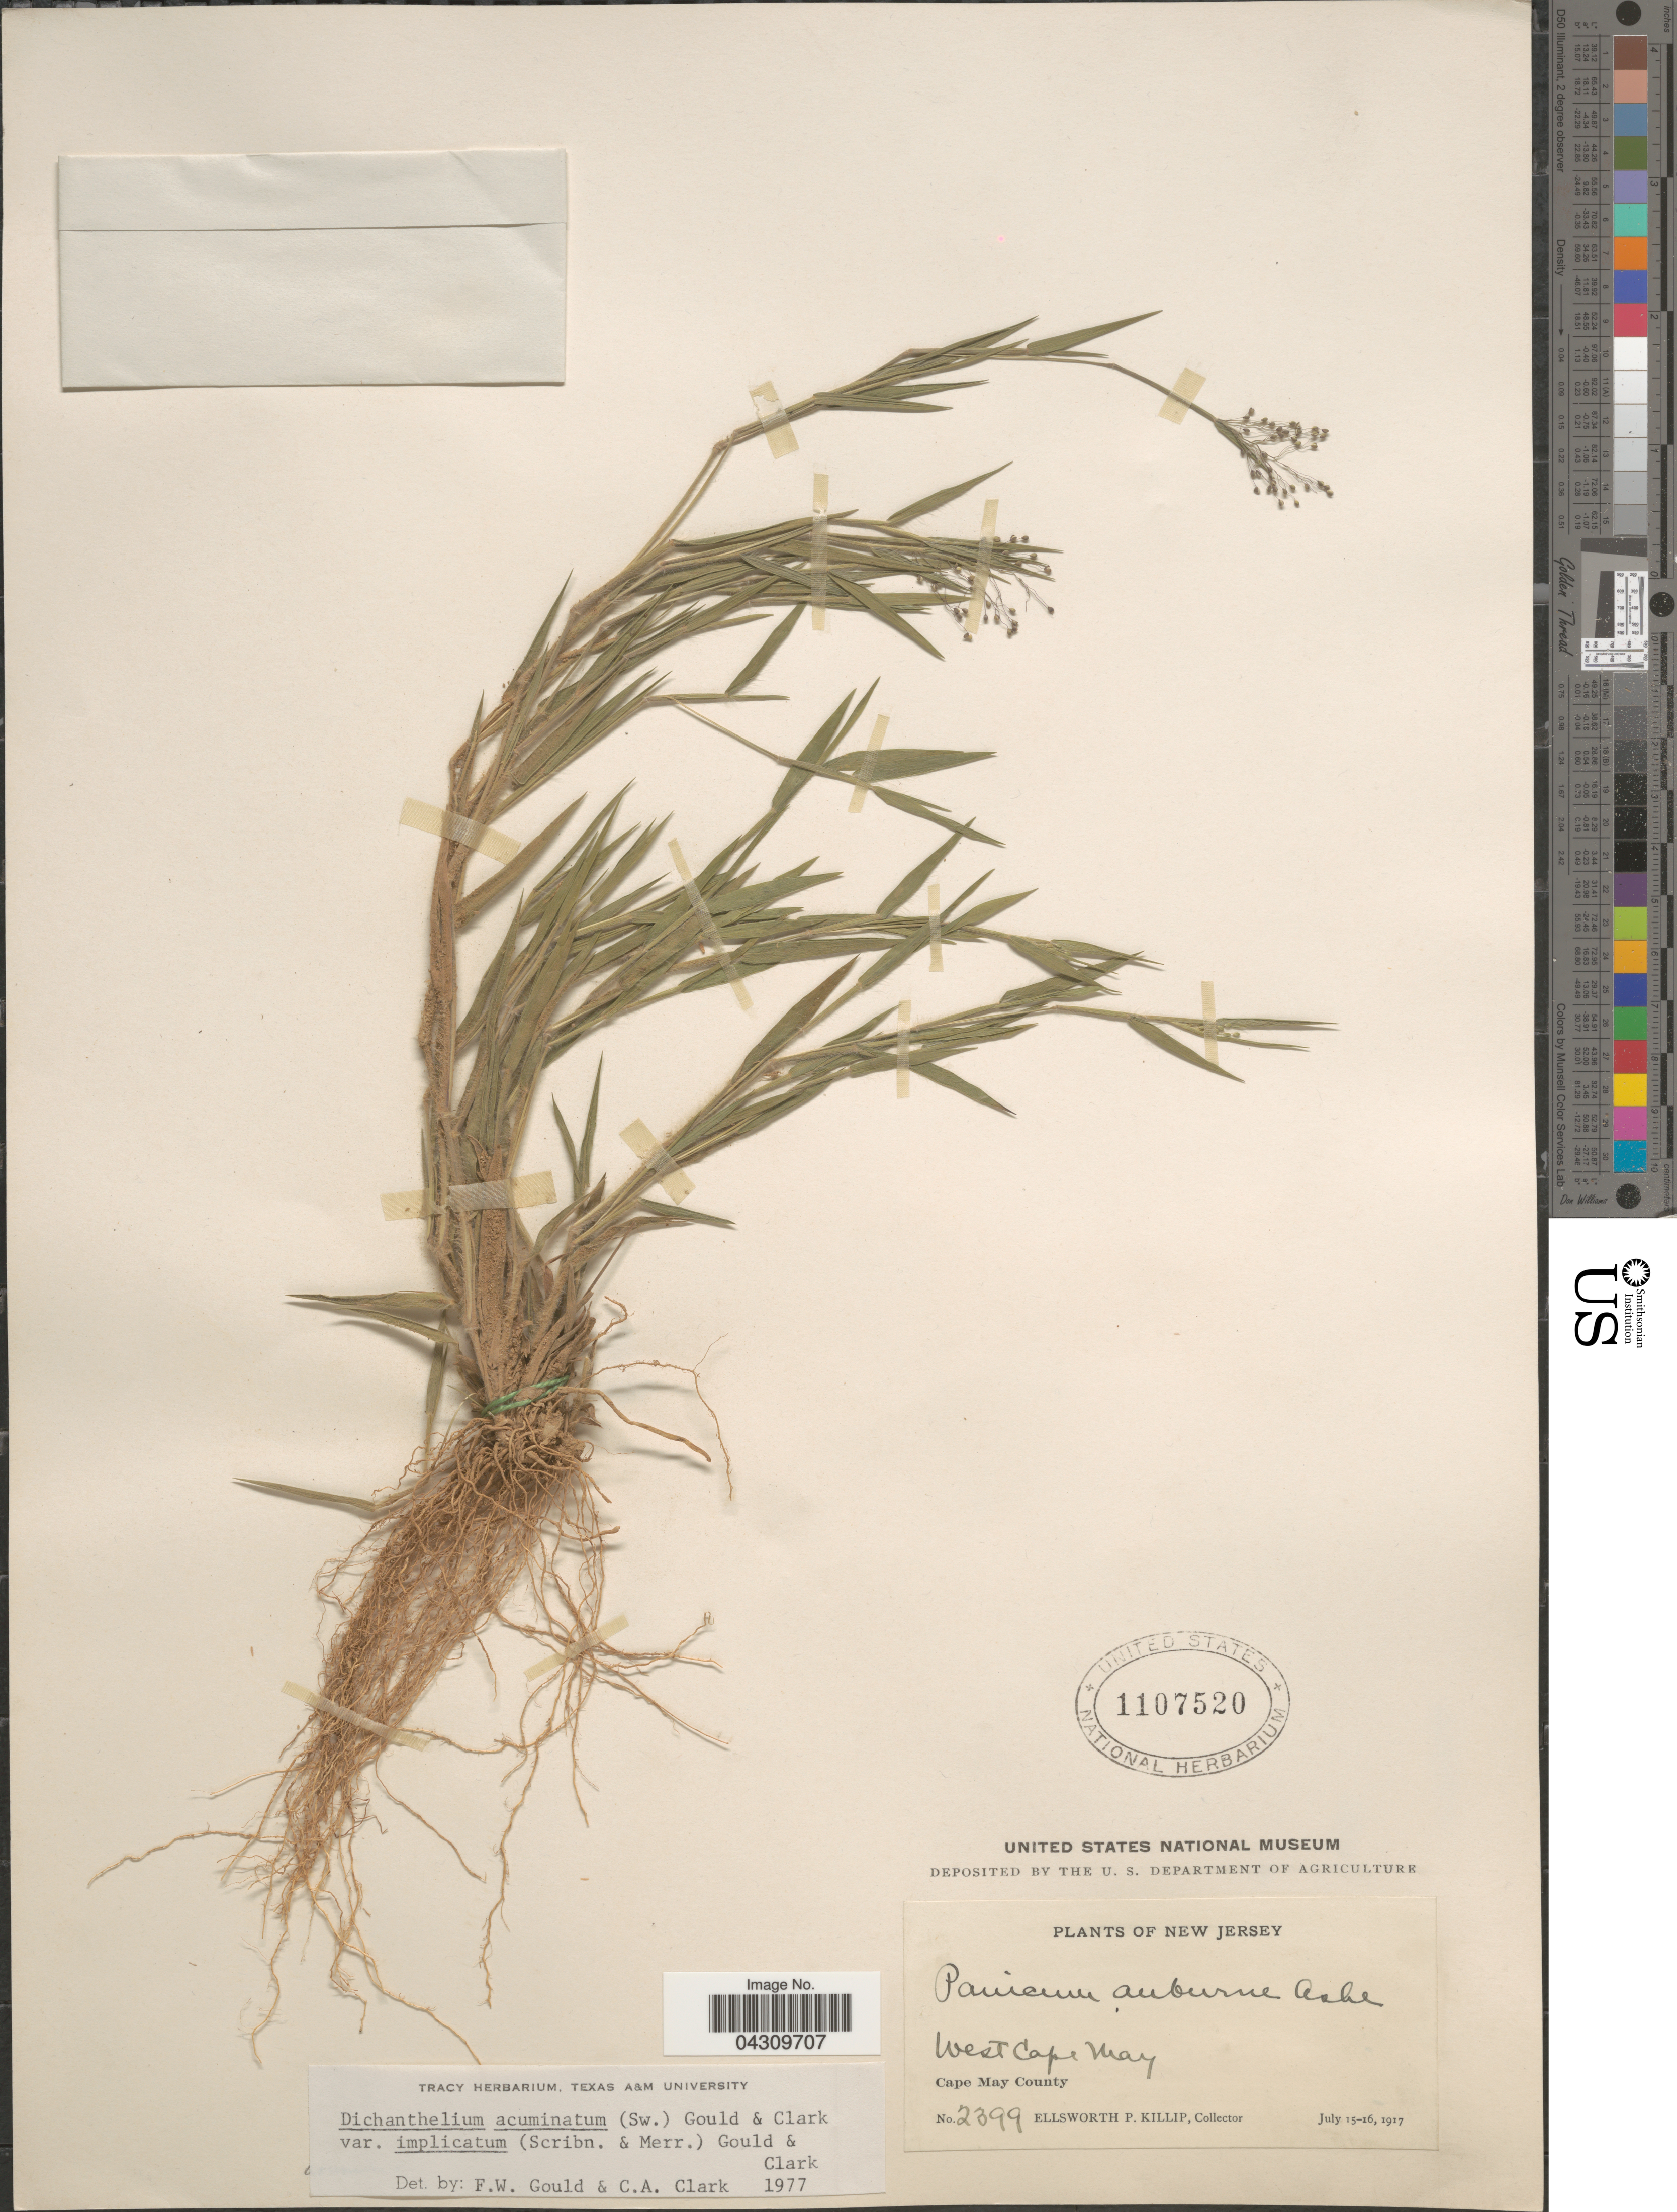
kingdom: Plantae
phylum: Tracheophyta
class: Liliopsida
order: Poales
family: Poaceae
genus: Dichanthelium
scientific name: Dichanthelium acuminatum var. acuminatum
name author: (Sw.) Gould & C.A. Clark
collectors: E. P. Killip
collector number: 2399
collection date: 1917-07-15/1917-07-16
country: United States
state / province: New Jersey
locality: West Cape May. Cape May County.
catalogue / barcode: US 1107520